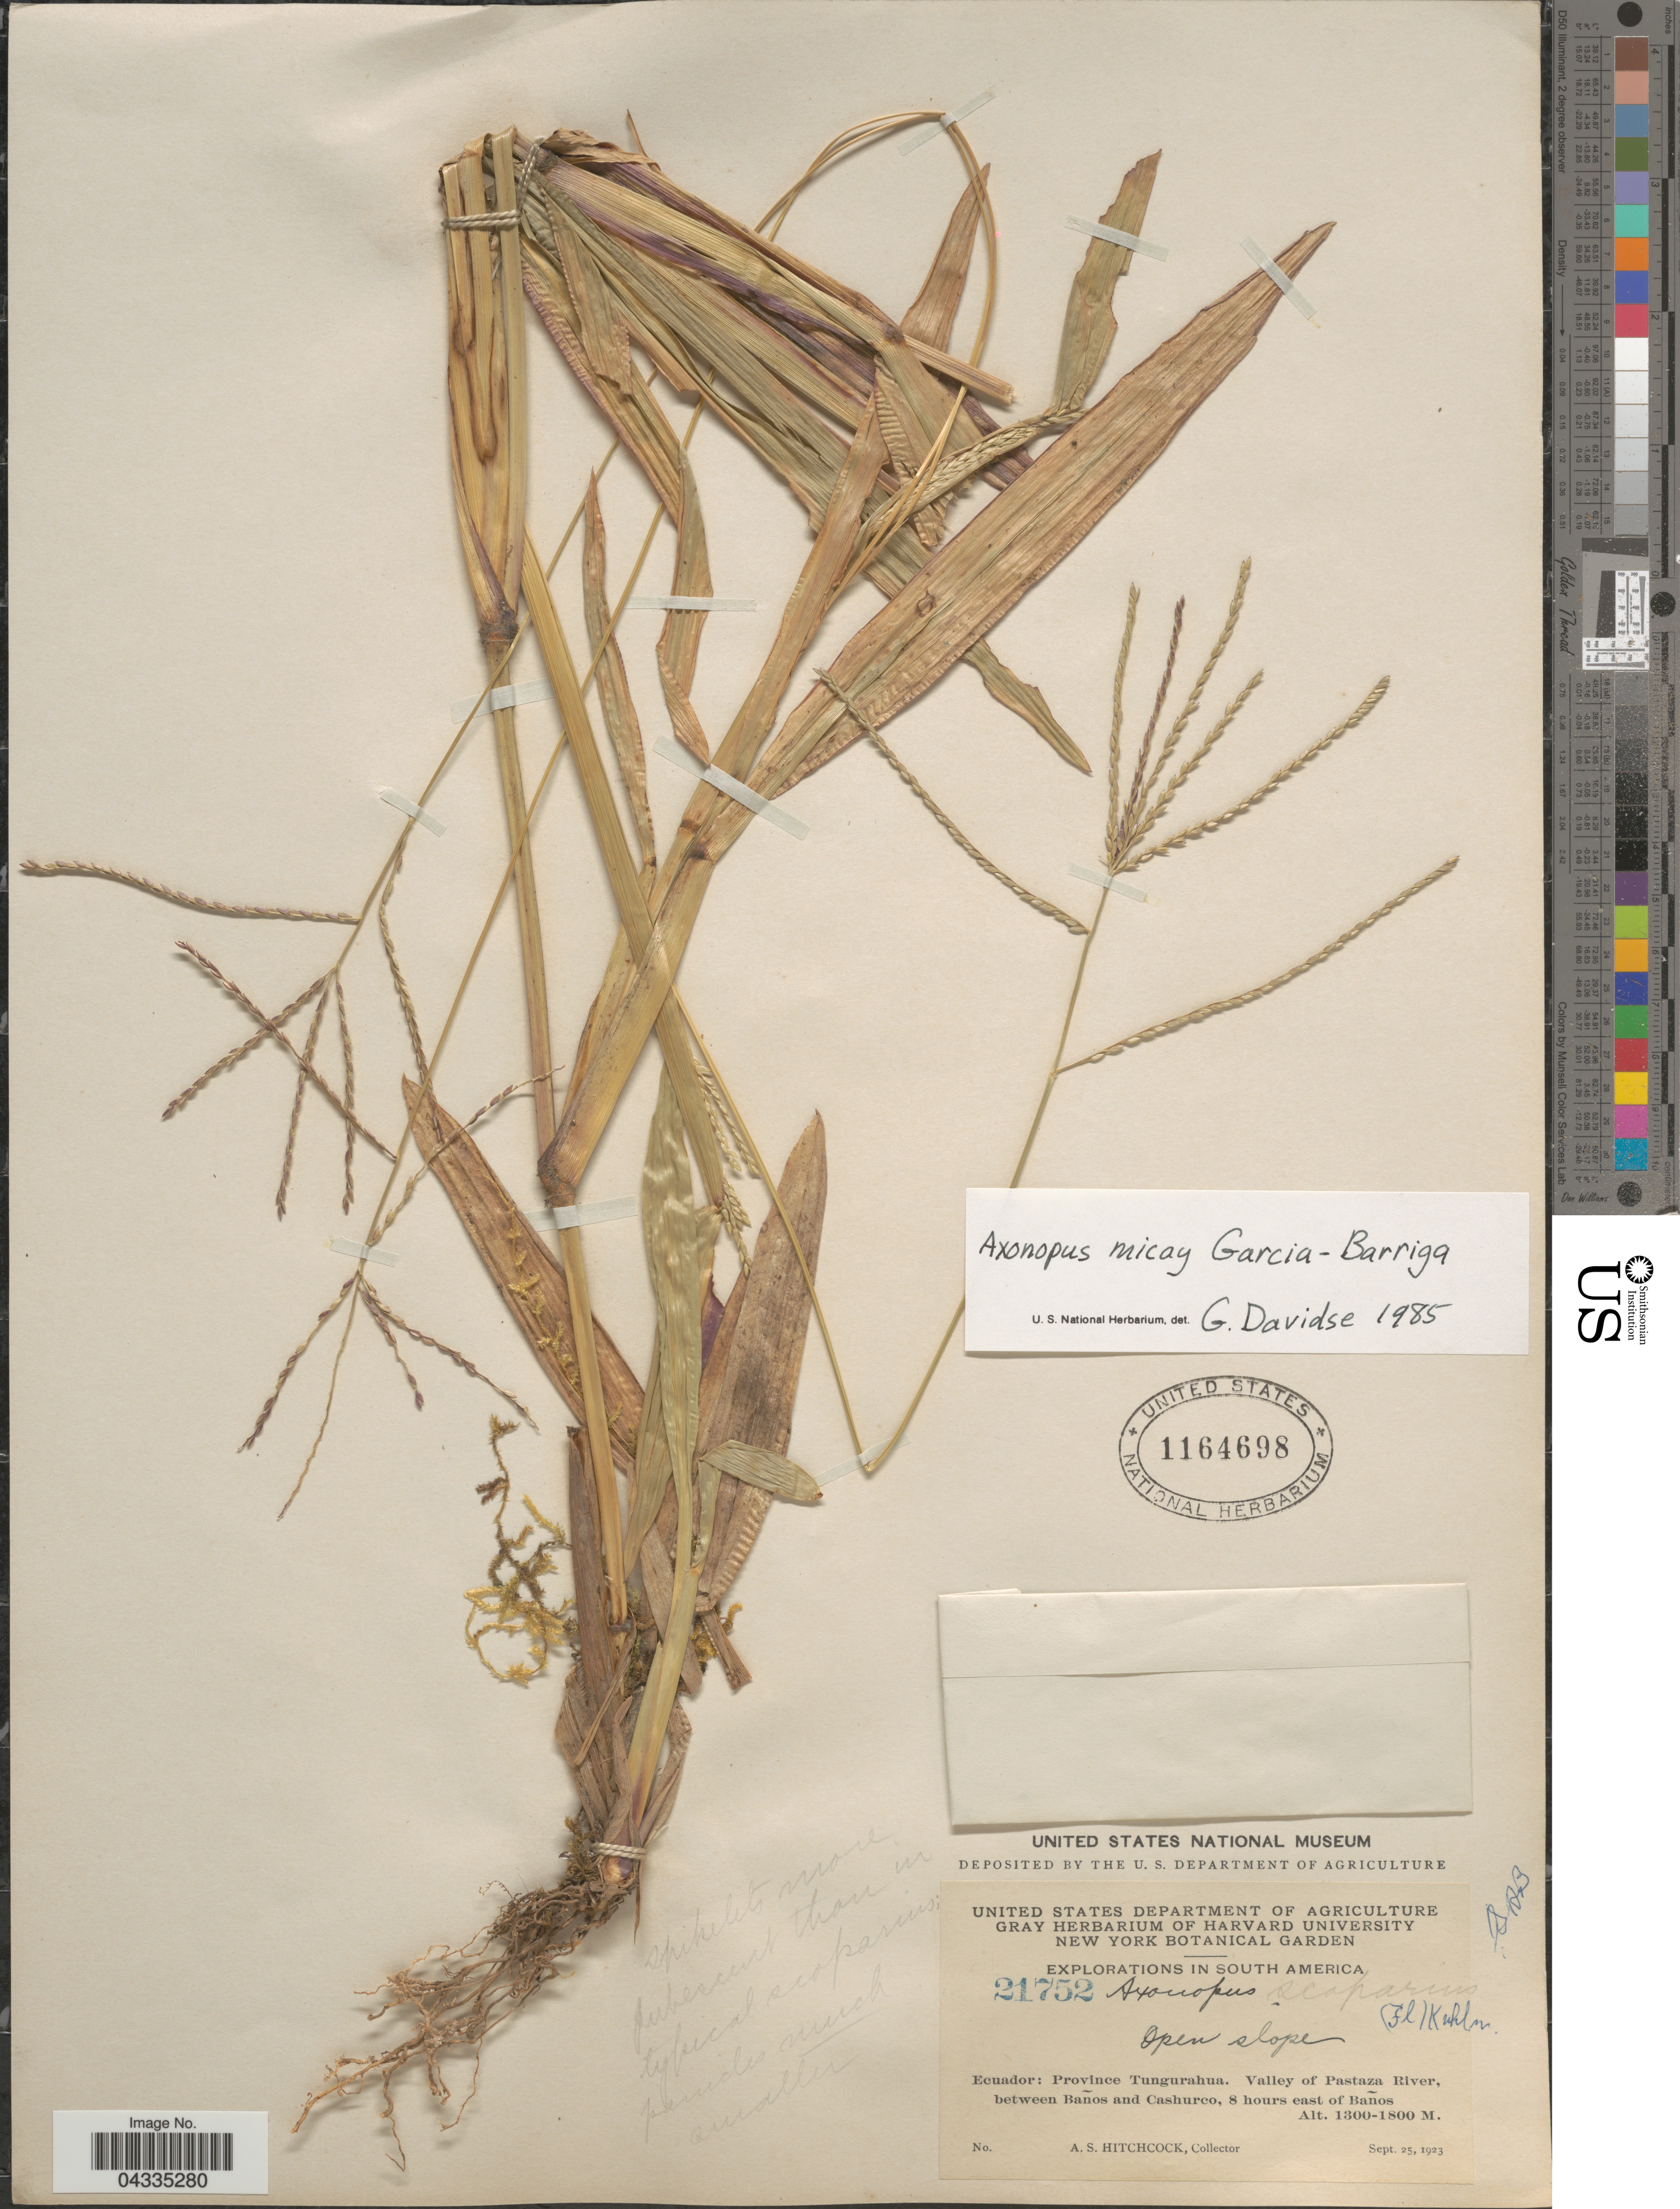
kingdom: Plantae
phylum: Tracheophyta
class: Liliopsida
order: Poales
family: Poaceae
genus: Axonopus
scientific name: Axonopus scoparius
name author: (Flüggé) Kuhlm.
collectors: A. S. Hitchcock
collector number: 21752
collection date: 1923-09-25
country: Ecuador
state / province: Tungurahua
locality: Explorations in South America. Open slope. Valley of Pastaza River, between Baños and Cashurco, 8 hours east of Baños.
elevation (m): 1300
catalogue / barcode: US 1164698